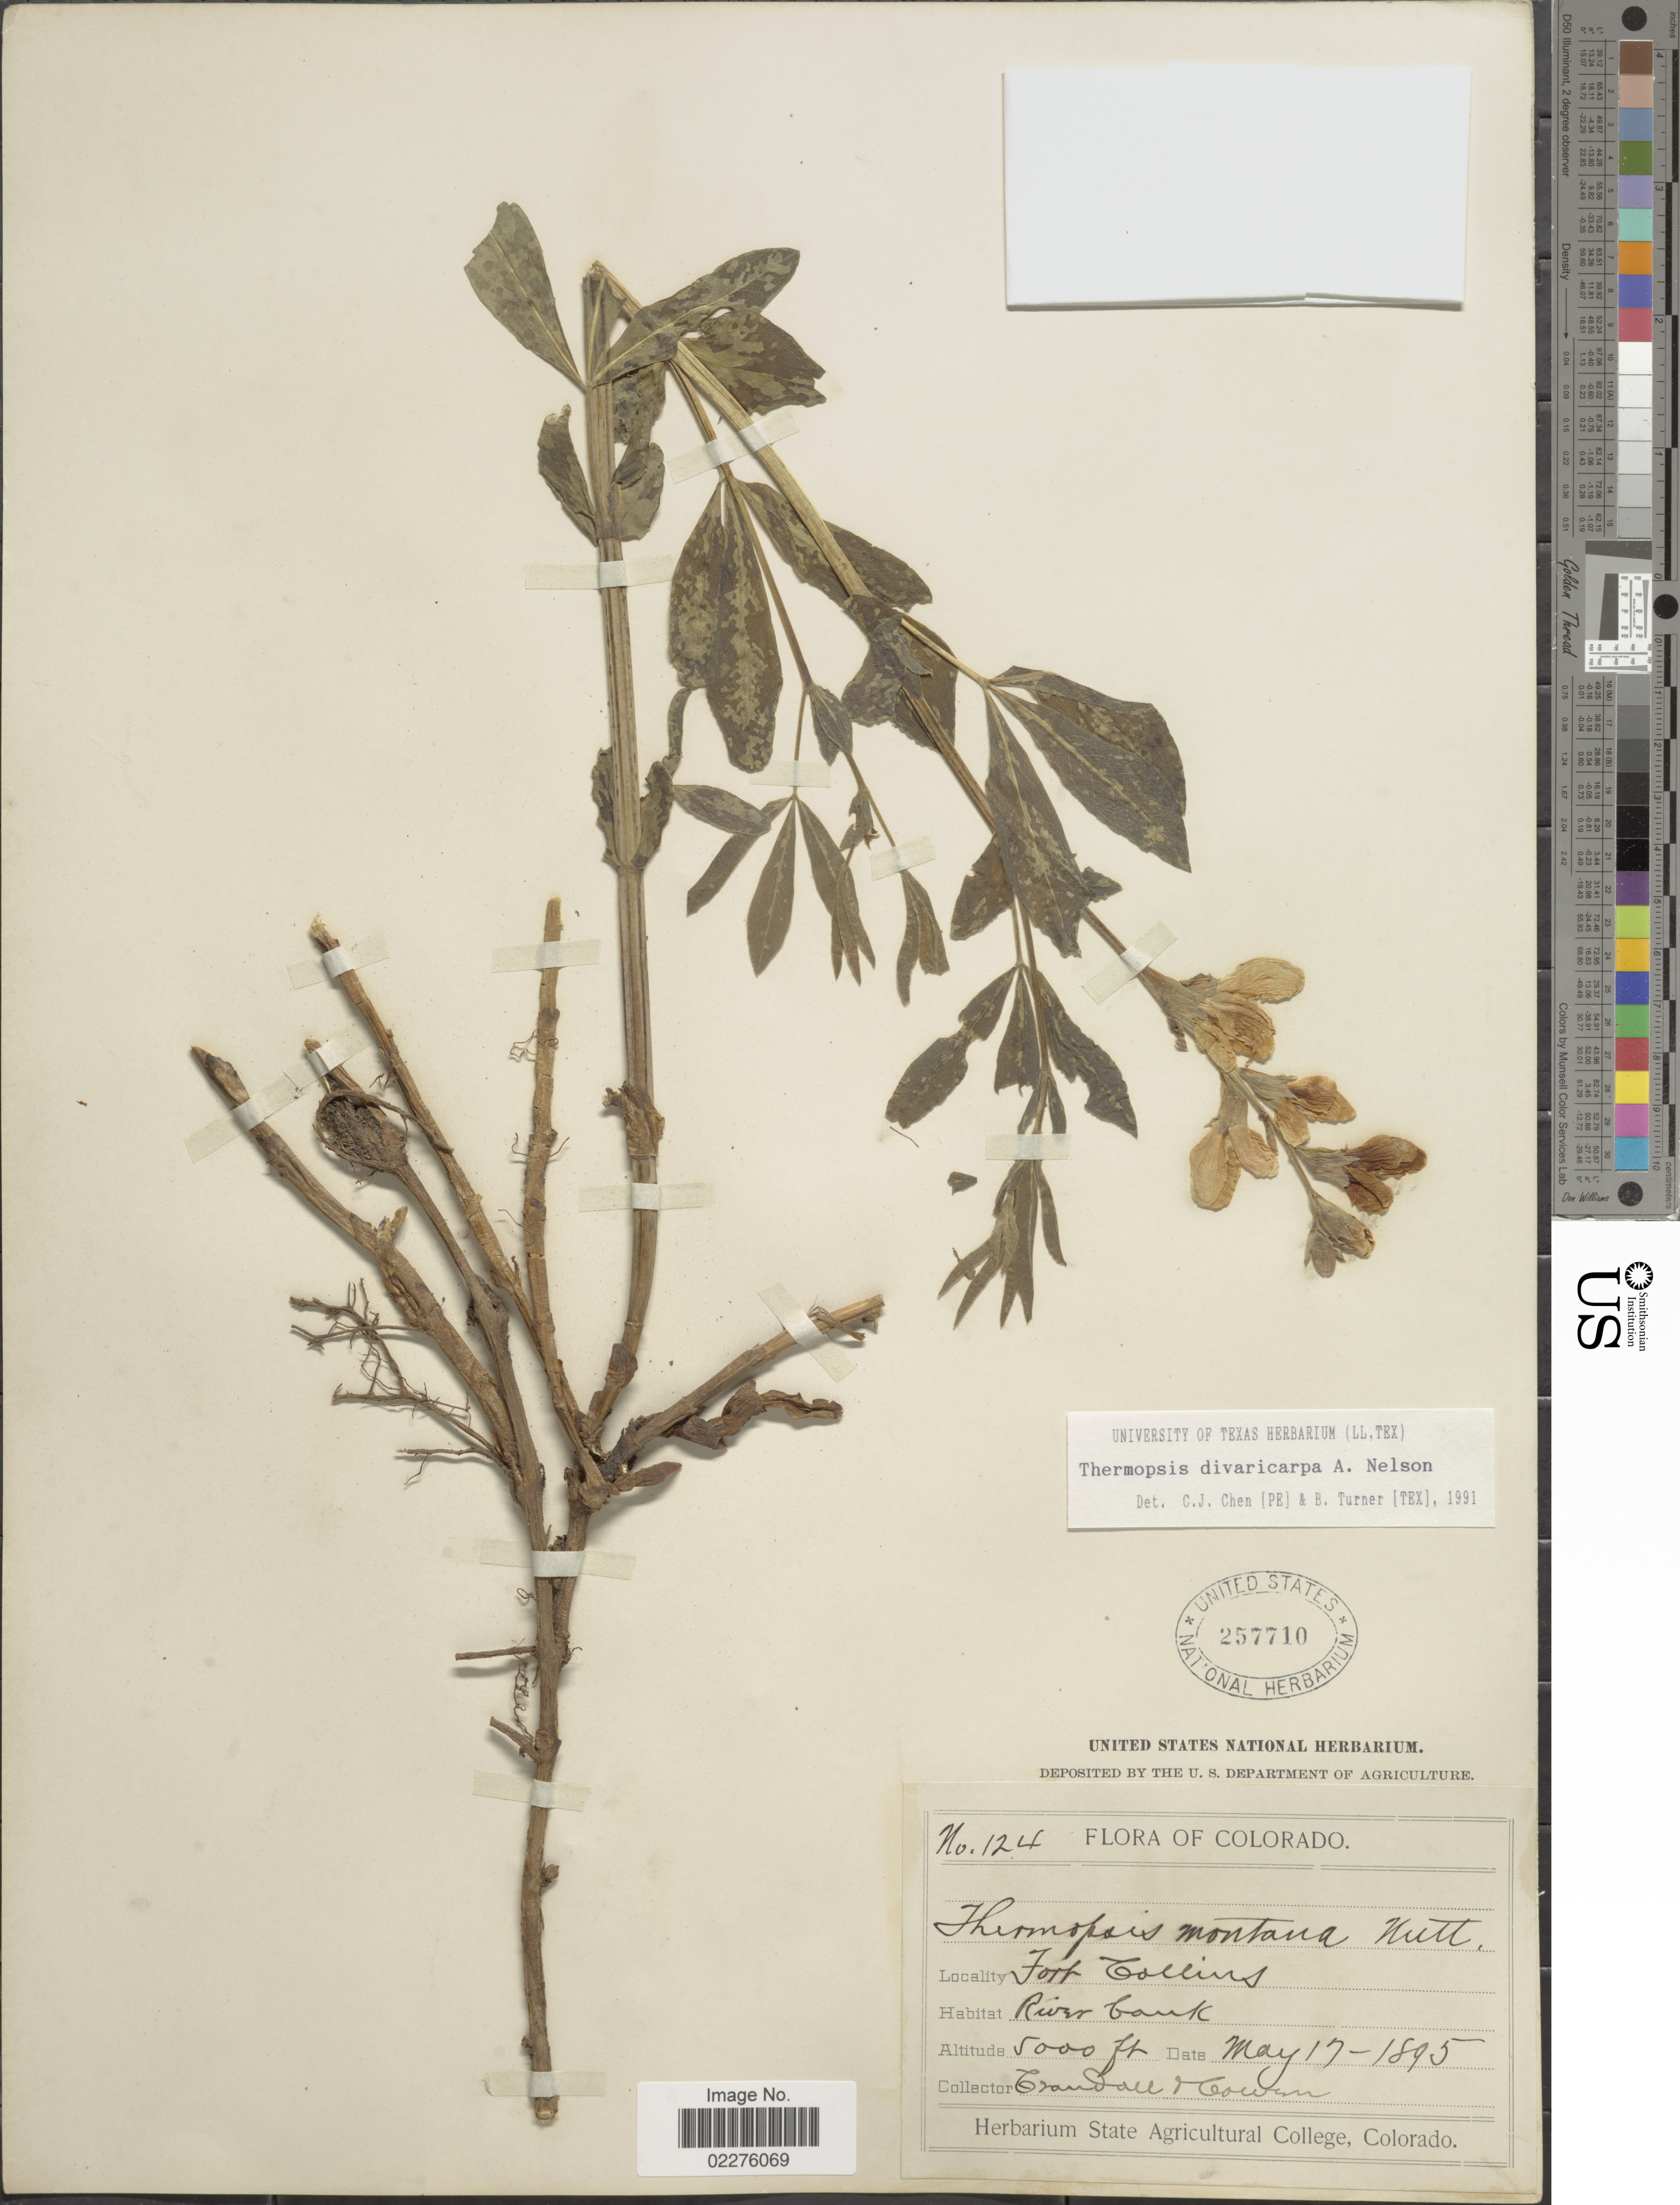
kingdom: Plantae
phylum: Tracheophyta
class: Magnoliopsida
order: Fabales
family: Fabaceae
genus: Thermopsis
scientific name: Thermopsis divaricarpa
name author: A. Nelson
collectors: -. Crandall & Cowan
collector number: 124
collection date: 1895-05-17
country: United States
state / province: Colorado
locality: Fort Collins, River bank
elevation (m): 1524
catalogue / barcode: US 257710